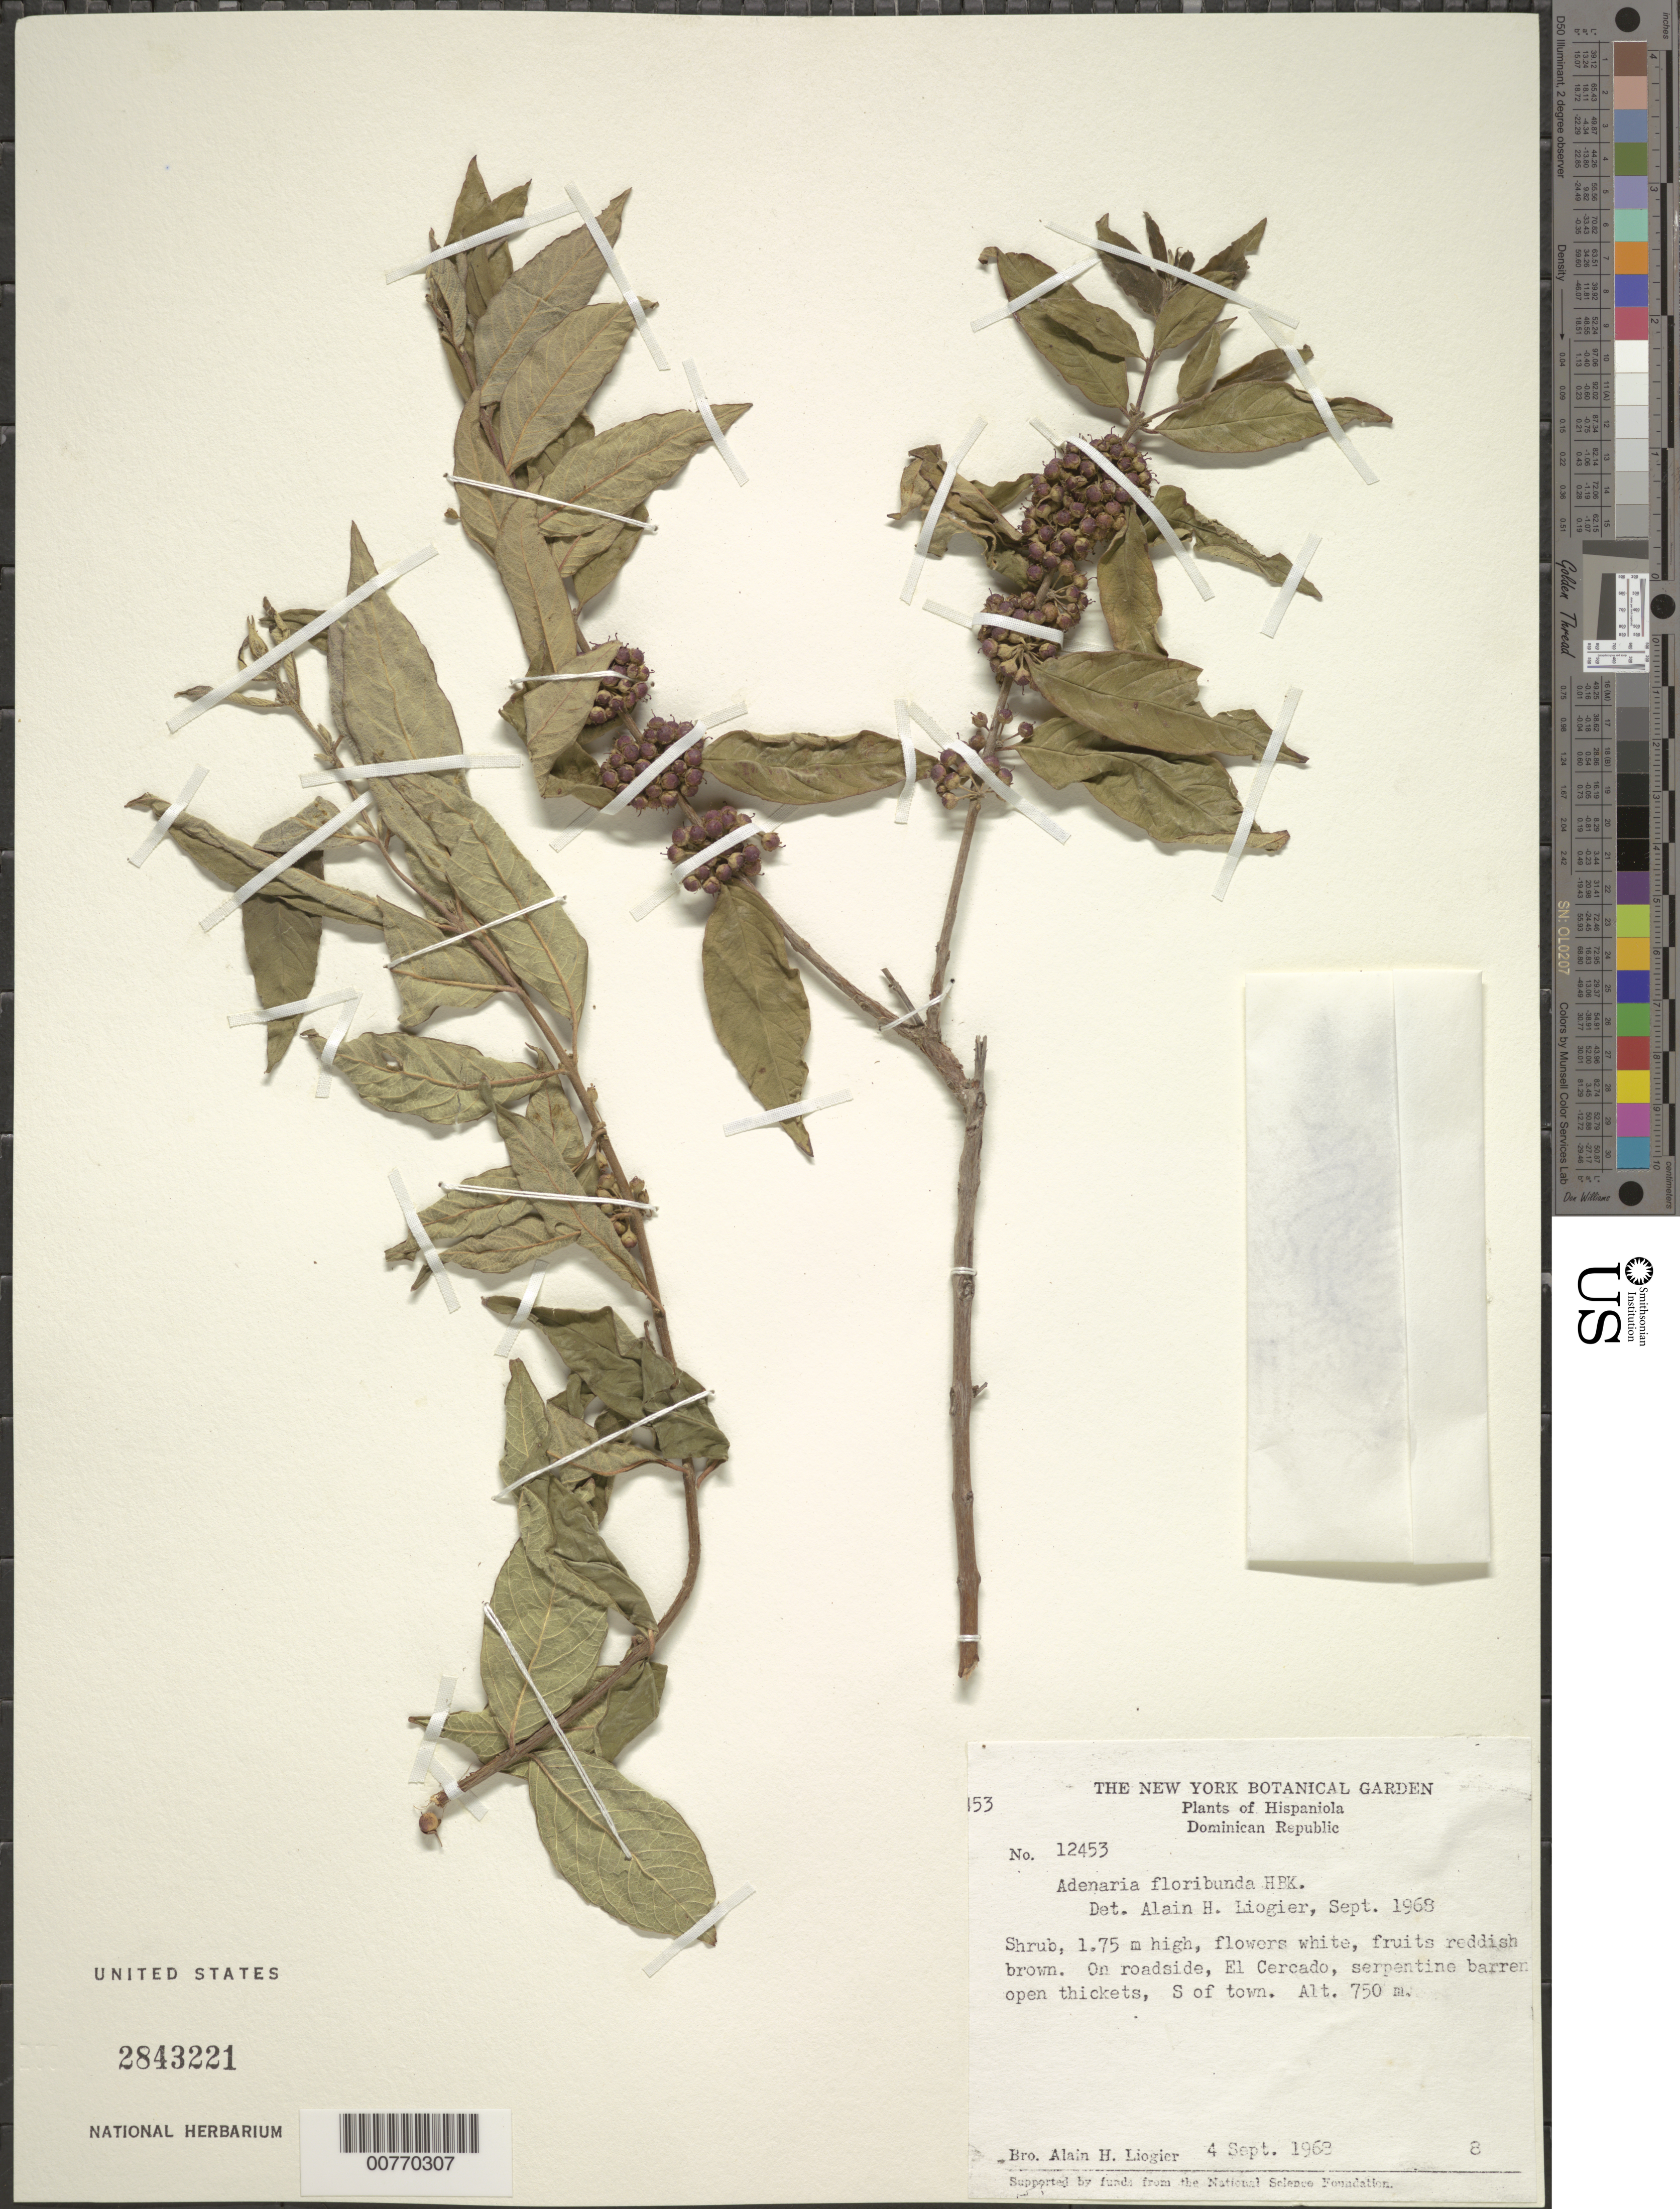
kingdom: Plantae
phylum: Tracheophyta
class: Magnoliopsida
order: Myrtales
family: Lythraceae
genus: Adenaria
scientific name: Adenaria floribunda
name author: Kunth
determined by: Liogier, Alain H.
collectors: A. H. Liogier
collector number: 12453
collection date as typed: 04 Sep 1968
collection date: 1968-09-04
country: Dominican Republic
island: Hispaniola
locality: El Cercado, on roadside, south of town.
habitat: Serpentine barrer, open thickets.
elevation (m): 750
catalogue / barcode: US 2843221